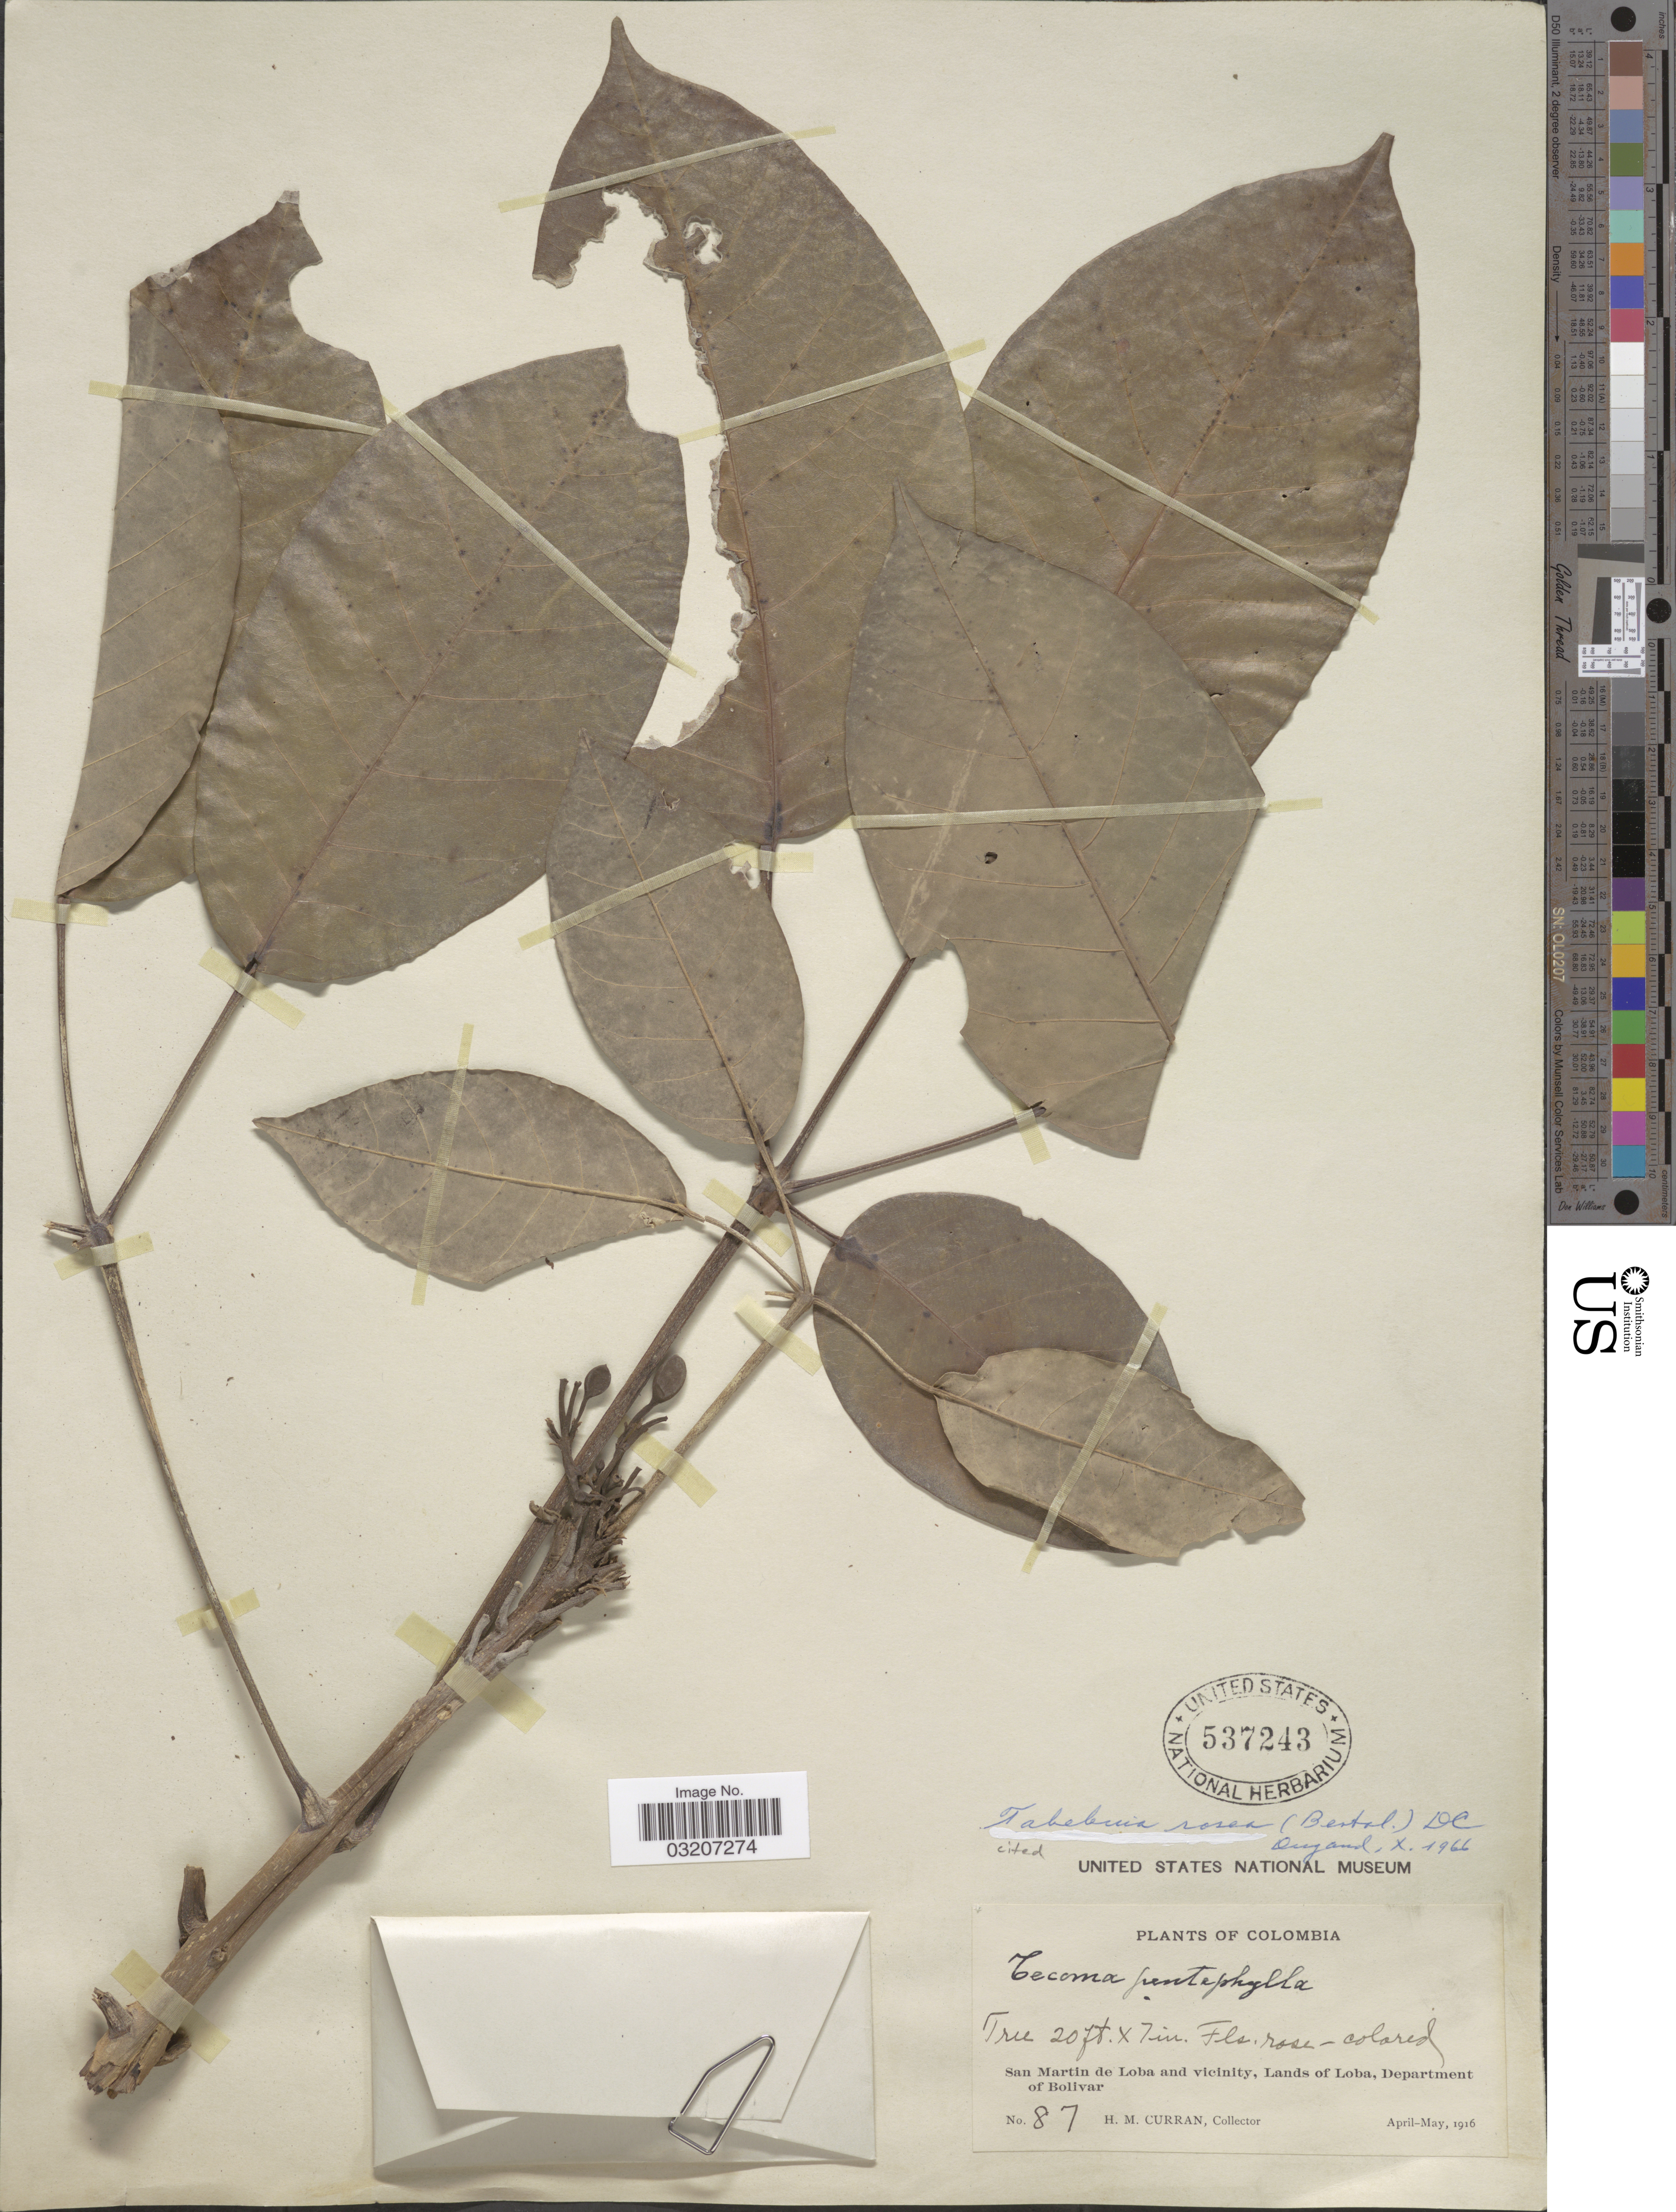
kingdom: Plantae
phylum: Tracheophyta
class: Magnoliopsida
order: Lamiales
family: Bignoniaceae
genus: Tabebuia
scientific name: Tabebuia rosea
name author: (Bertol.) DC.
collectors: H. M. Curran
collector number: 87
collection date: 1916-04/1916-05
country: Colombia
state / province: Bolívar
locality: San Martin de Loba and vicinity, Lands of Loba, Department of Bolivar.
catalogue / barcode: US 537243